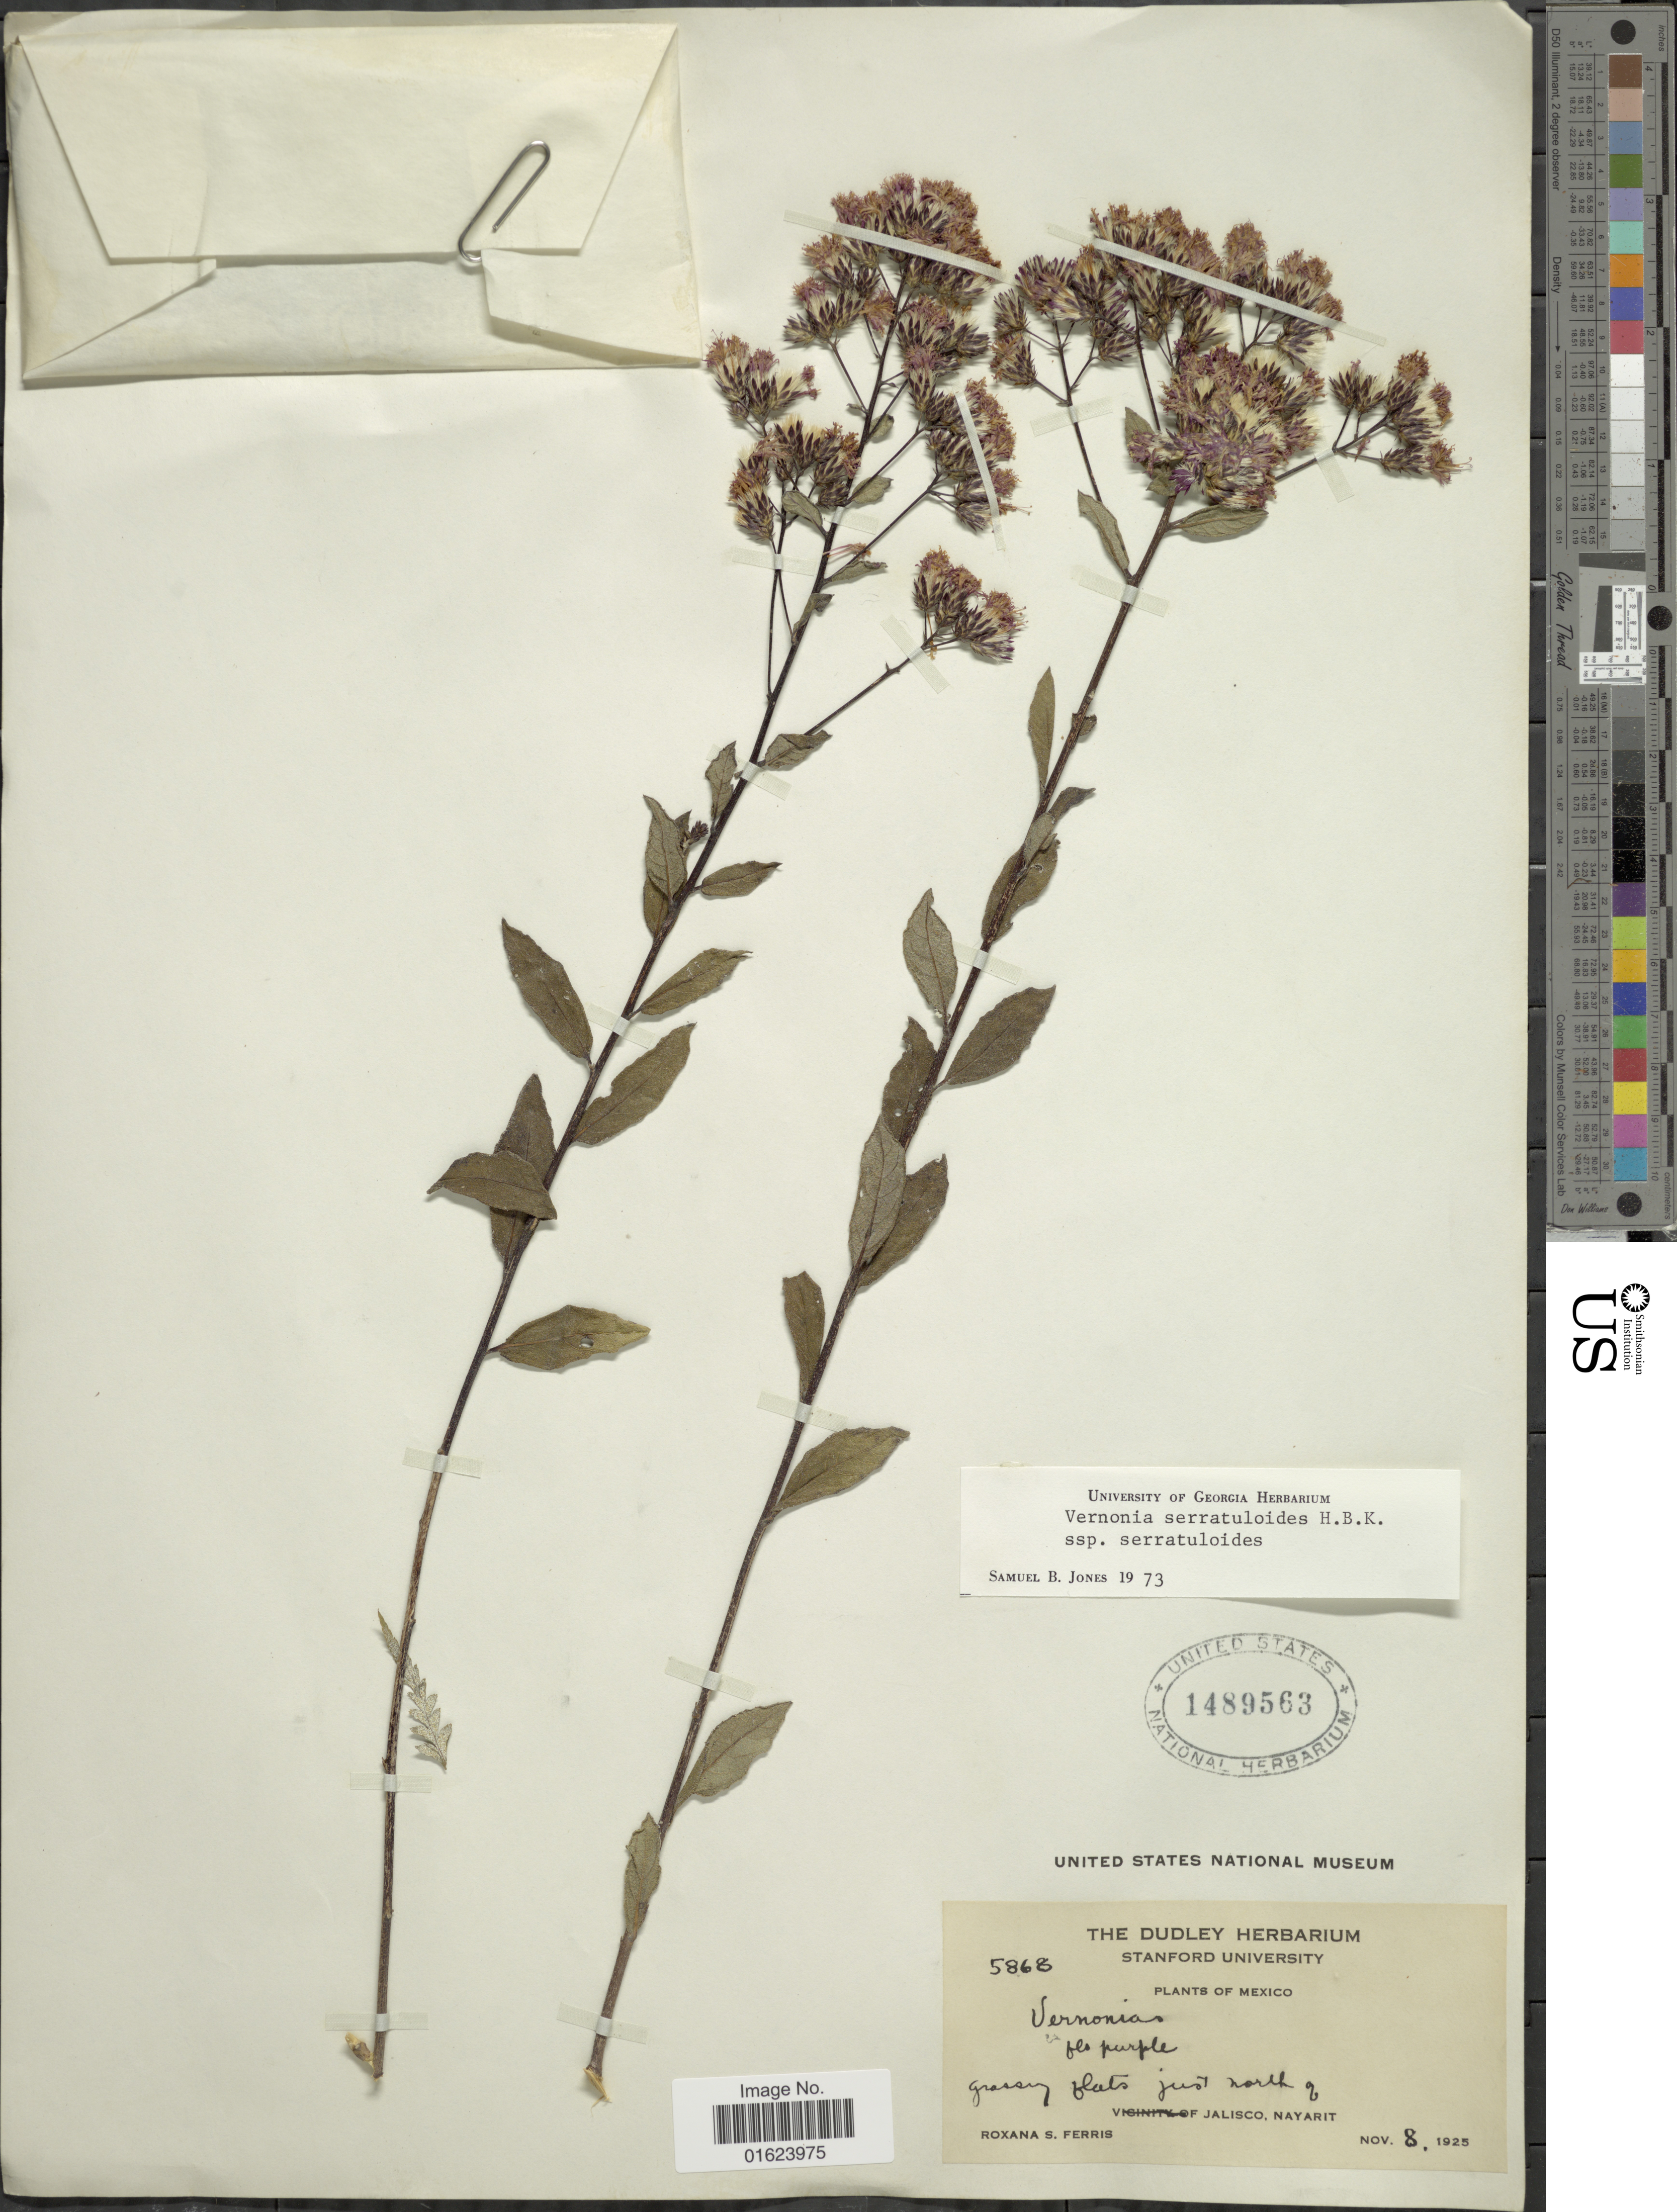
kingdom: Plantae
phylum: Tracheophyta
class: Magnoliopsida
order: Asterales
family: Asteraceae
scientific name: Vickianthus serratuloides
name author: (Kunth) H. Rob.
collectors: R. S. Ferris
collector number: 5868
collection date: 1925-11-08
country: Mexico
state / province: Nayarit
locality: Mexico, North of Jalisco, Nayarit.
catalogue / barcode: US 1489563